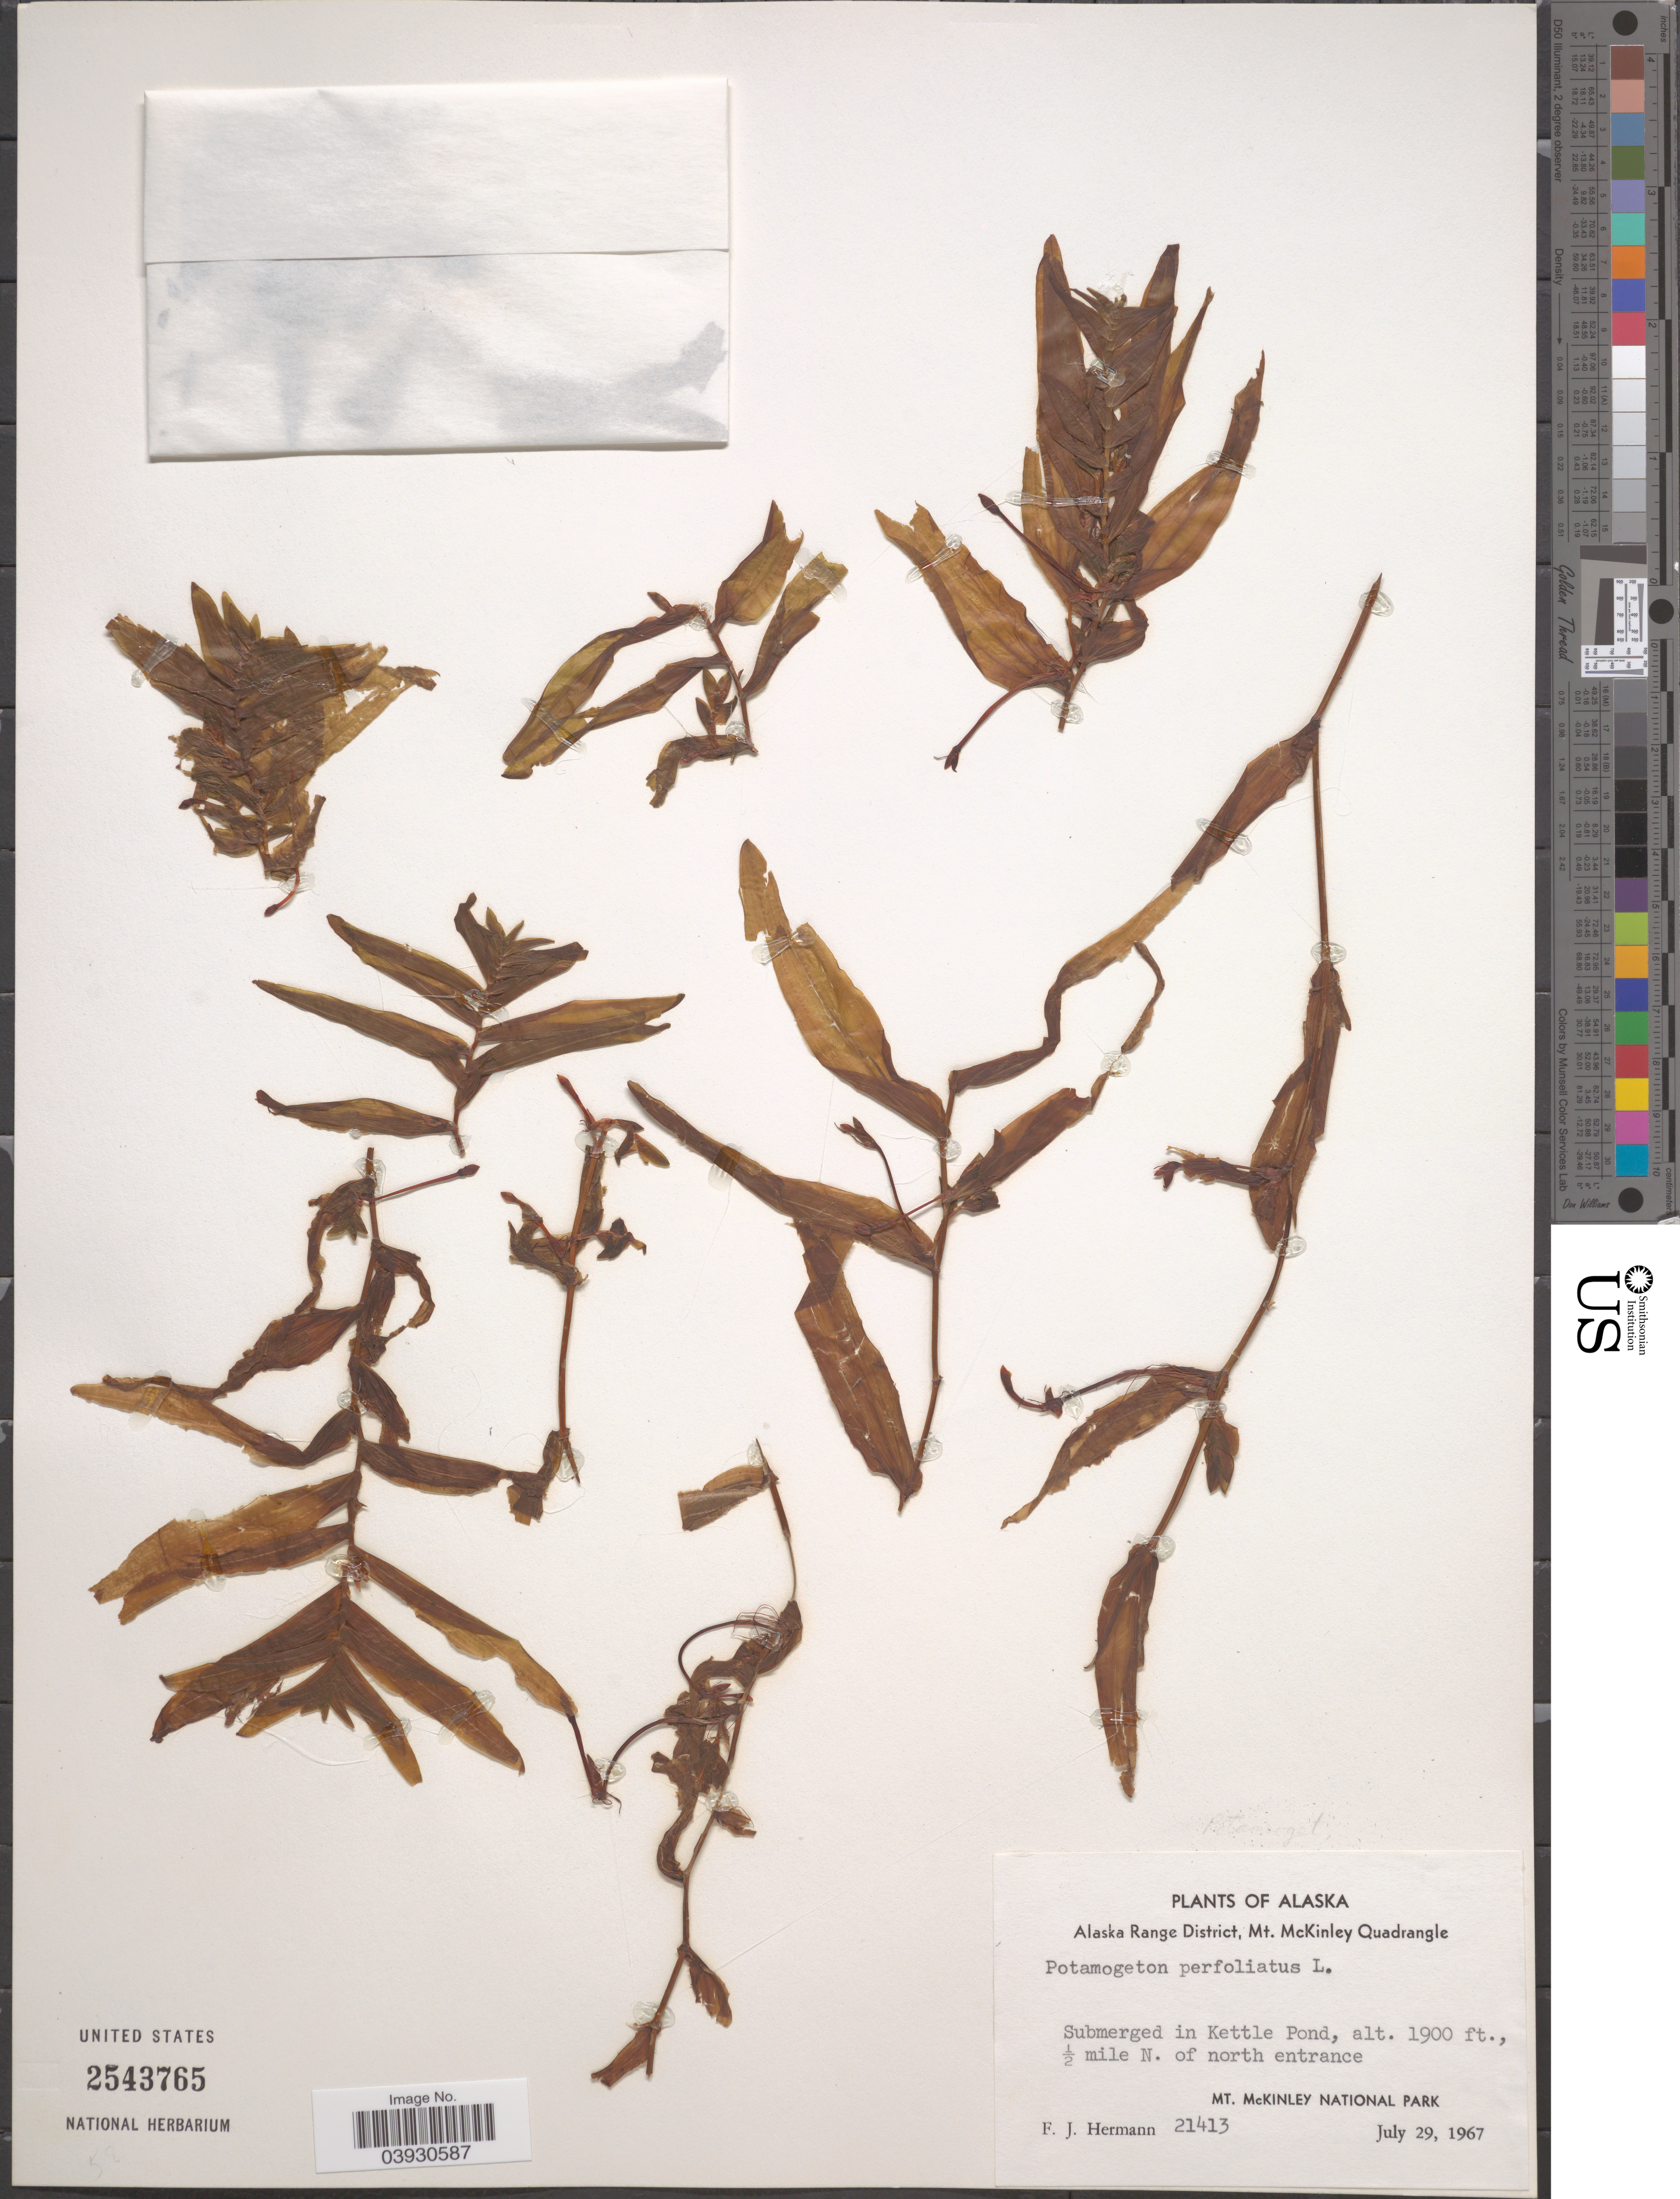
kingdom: Plantae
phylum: Tracheophyta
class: Liliopsida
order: Alismatales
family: Potamogetonaceae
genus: Potamogeton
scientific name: Potamogeton perfoliatus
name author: L.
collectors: F. J. Hermann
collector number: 21413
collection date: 1967-07-29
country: United States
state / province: Alaska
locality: Alaska Range District, Mt. McKinley Quadrangle. Submerged in Kettle Pond, ½ mile N. of north entrance. Mt. McKinley National Park.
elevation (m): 579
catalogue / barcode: US 2543765